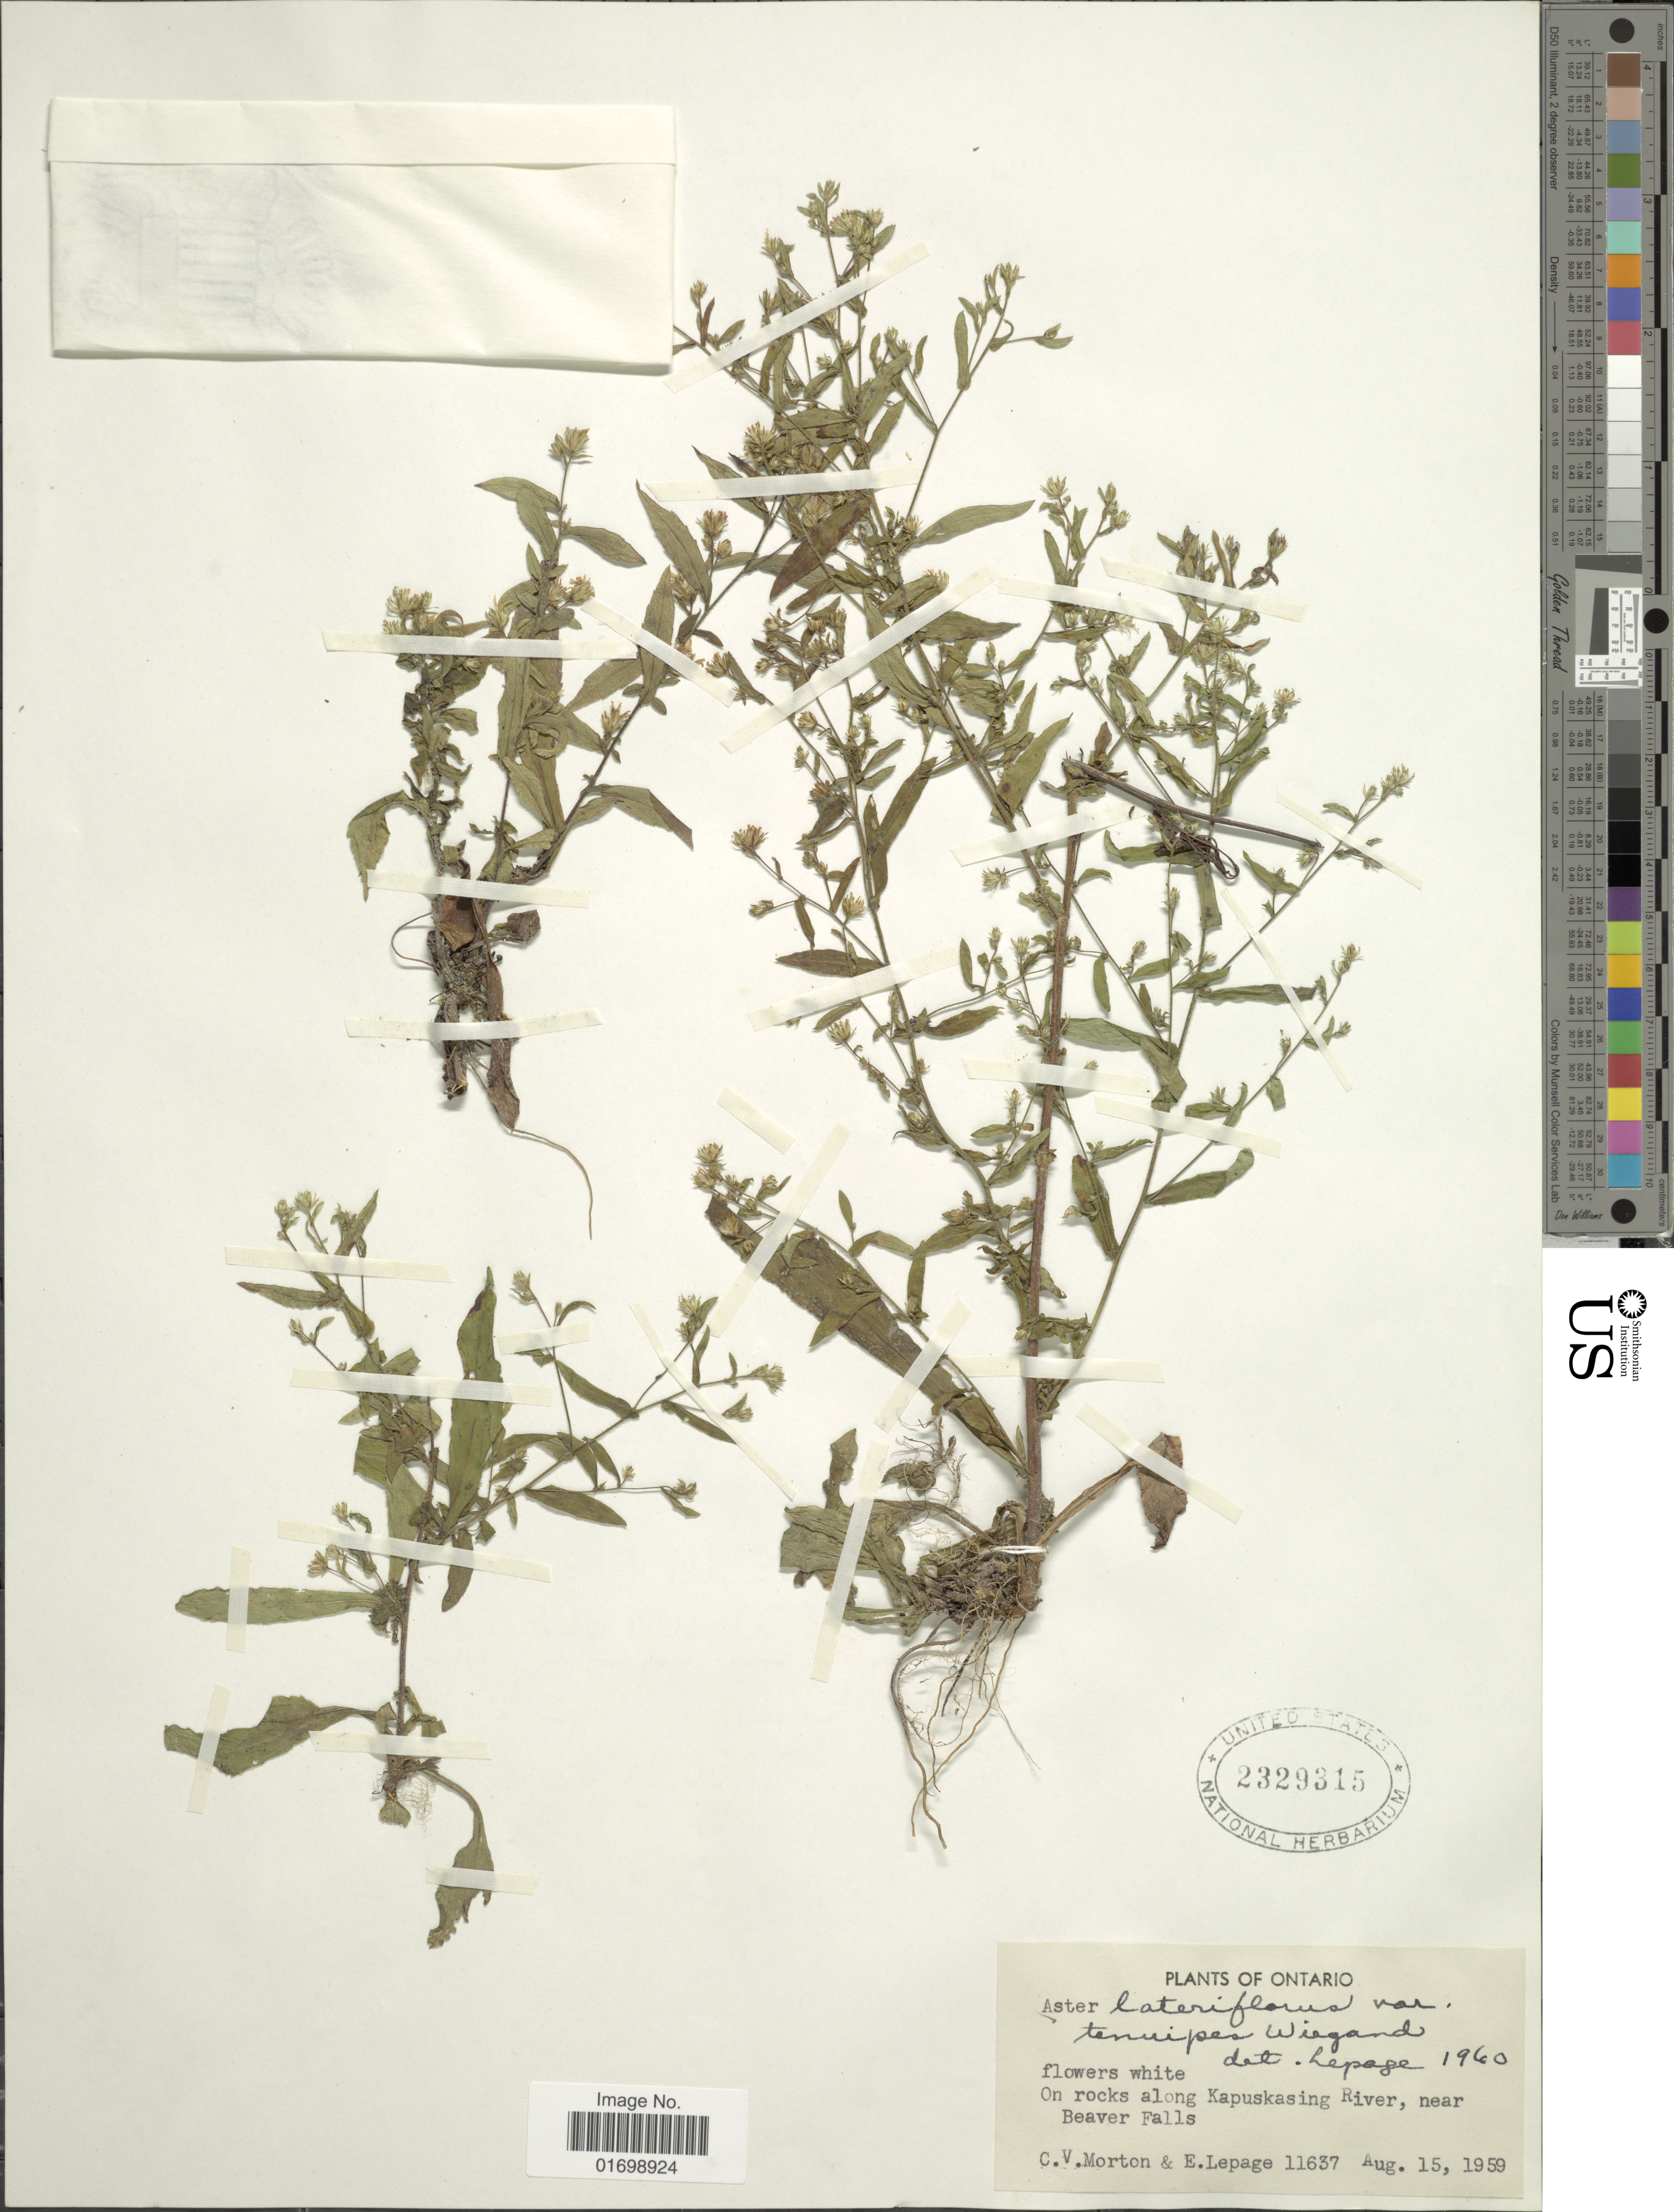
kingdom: Plantae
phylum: Tracheophyta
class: Magnoliopsida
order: Asterales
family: Asteraceae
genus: Symphyotrichum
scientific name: Symphyotrichum lateriflorum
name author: (L.) Á. Löve & D. Löve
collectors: C. V. Morton & E. Lepage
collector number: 11637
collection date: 1959-08-15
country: Canada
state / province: Ontario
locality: On rocks along Kapuskasing River, near Beaver Falls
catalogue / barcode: US 2329315